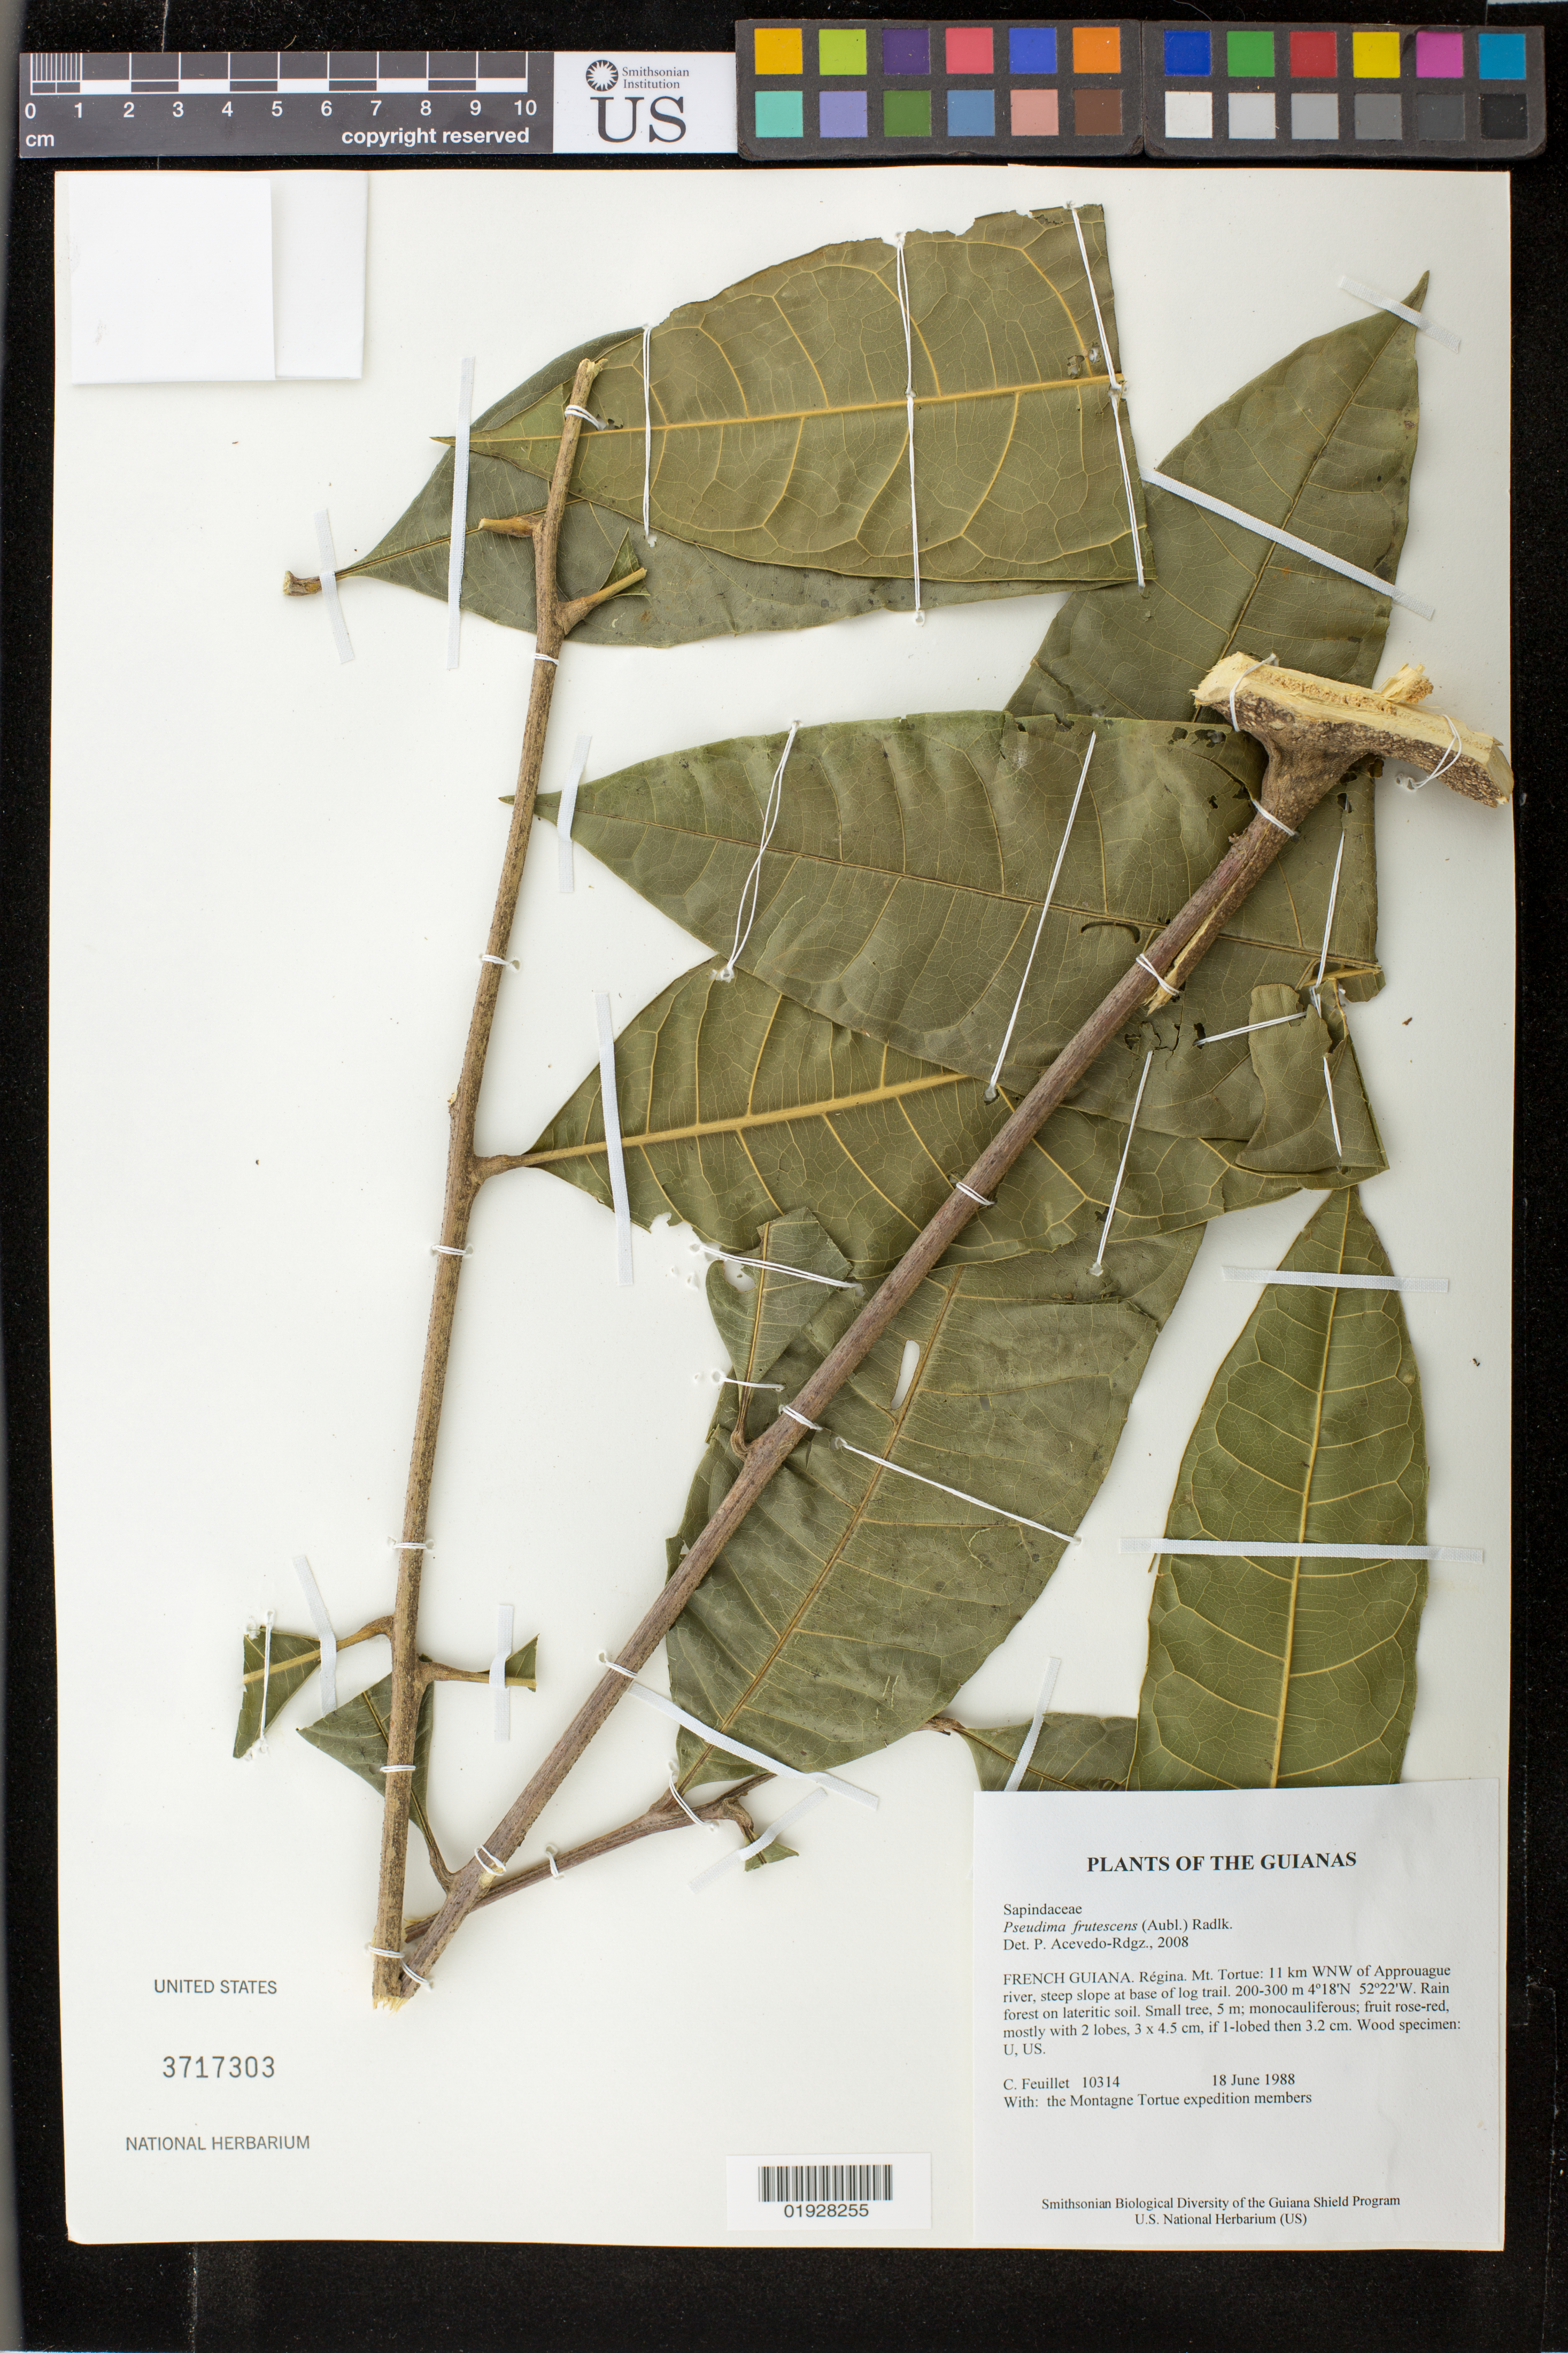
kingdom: Plantae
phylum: Tracheophyta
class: Magnoliopsida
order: Sapindales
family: Sapindaceae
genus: Pseudima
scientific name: Pseudima frutescens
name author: (Aubl.) Radlk.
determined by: Acevedo-Rodríguez, P., (BOT), Smithsonian Institution - National Museum of Natural History (UNITED STATES)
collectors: C. Feuillet & Montagne Torte Exped. members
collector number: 10314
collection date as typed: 18 June 1988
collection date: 1988-06-18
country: French Guiana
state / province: Cayenne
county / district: Regina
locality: Mt. Tortue: 11 km WNW of Approuague river, steep slope at base of log trail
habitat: Rain forest on lateritic soil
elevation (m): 200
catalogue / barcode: US 3717303